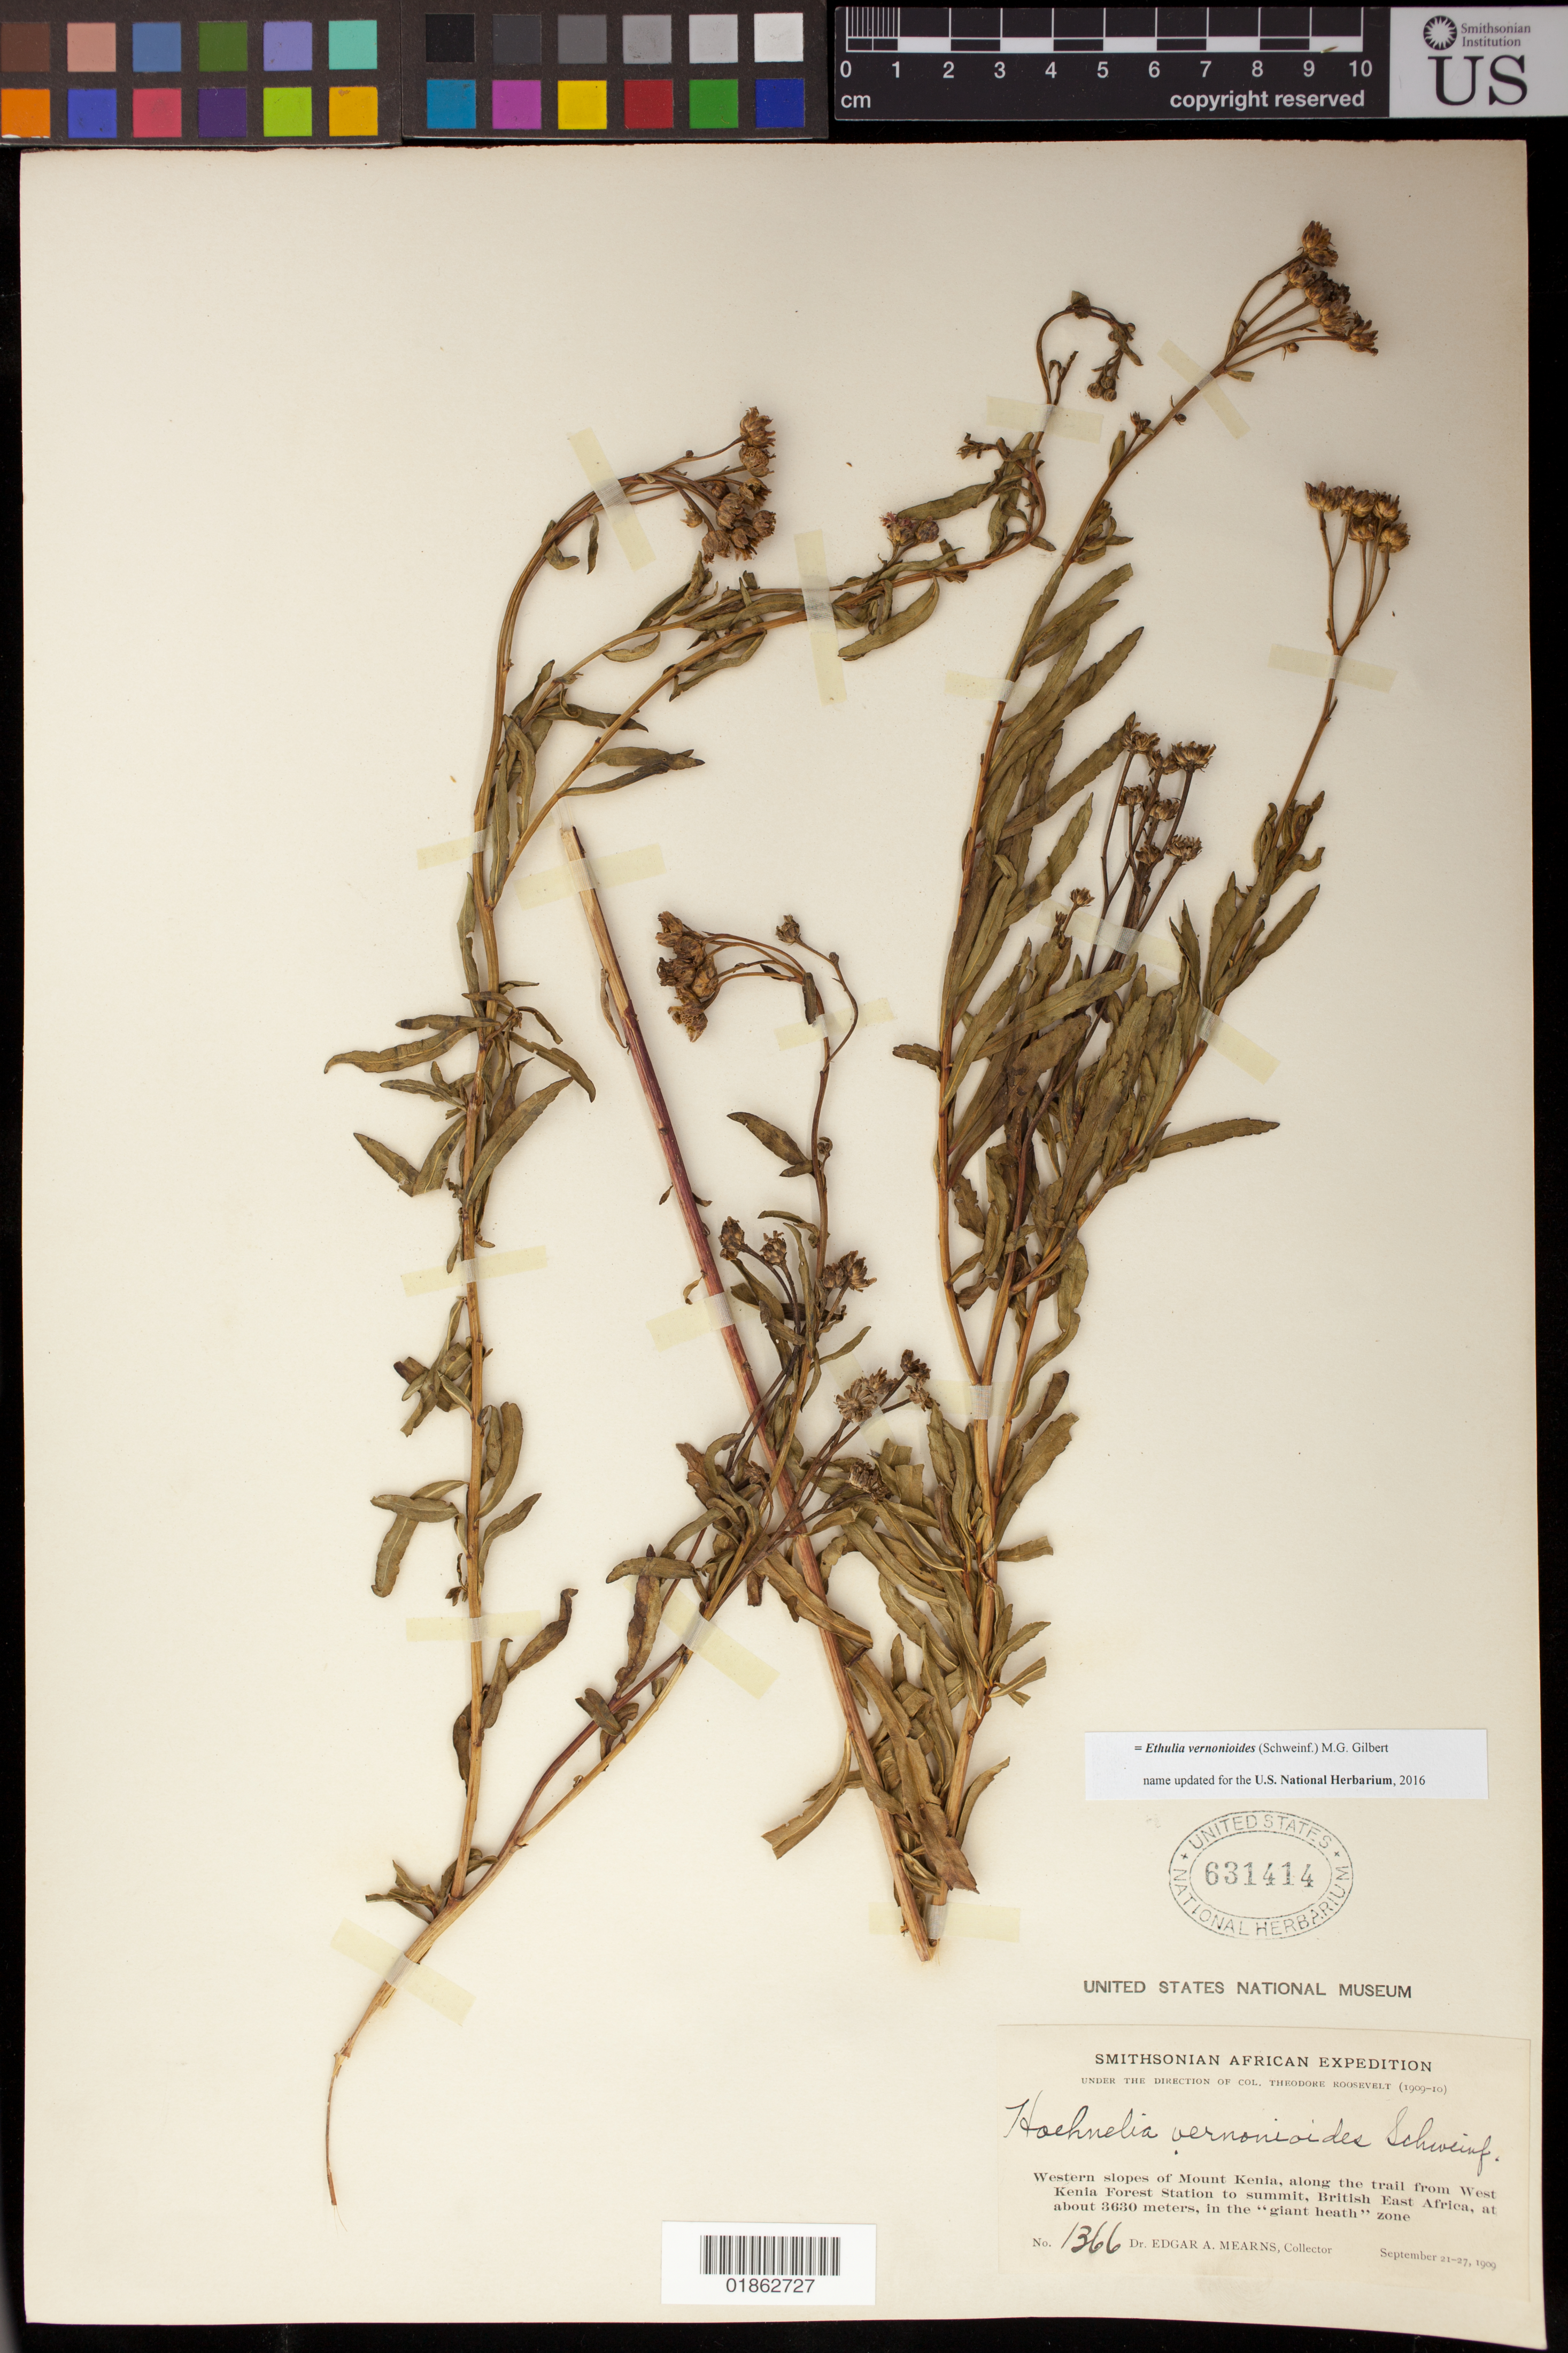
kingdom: Plantae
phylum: Tracheophyta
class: Magnoliopsida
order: Asterales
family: Asteraceae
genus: Ethulia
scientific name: Ethulia vernonioides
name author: (Schweinf.) M.G. Gilbert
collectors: E. A. Mearns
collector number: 1366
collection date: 1909-09-21/1909-09-27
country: Kenya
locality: Western slopes of Mount Kenia, along the trail from West Kenia Forest Station to summit, British East Africa, in the "giant heath" zone.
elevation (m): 3630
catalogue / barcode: US 631414